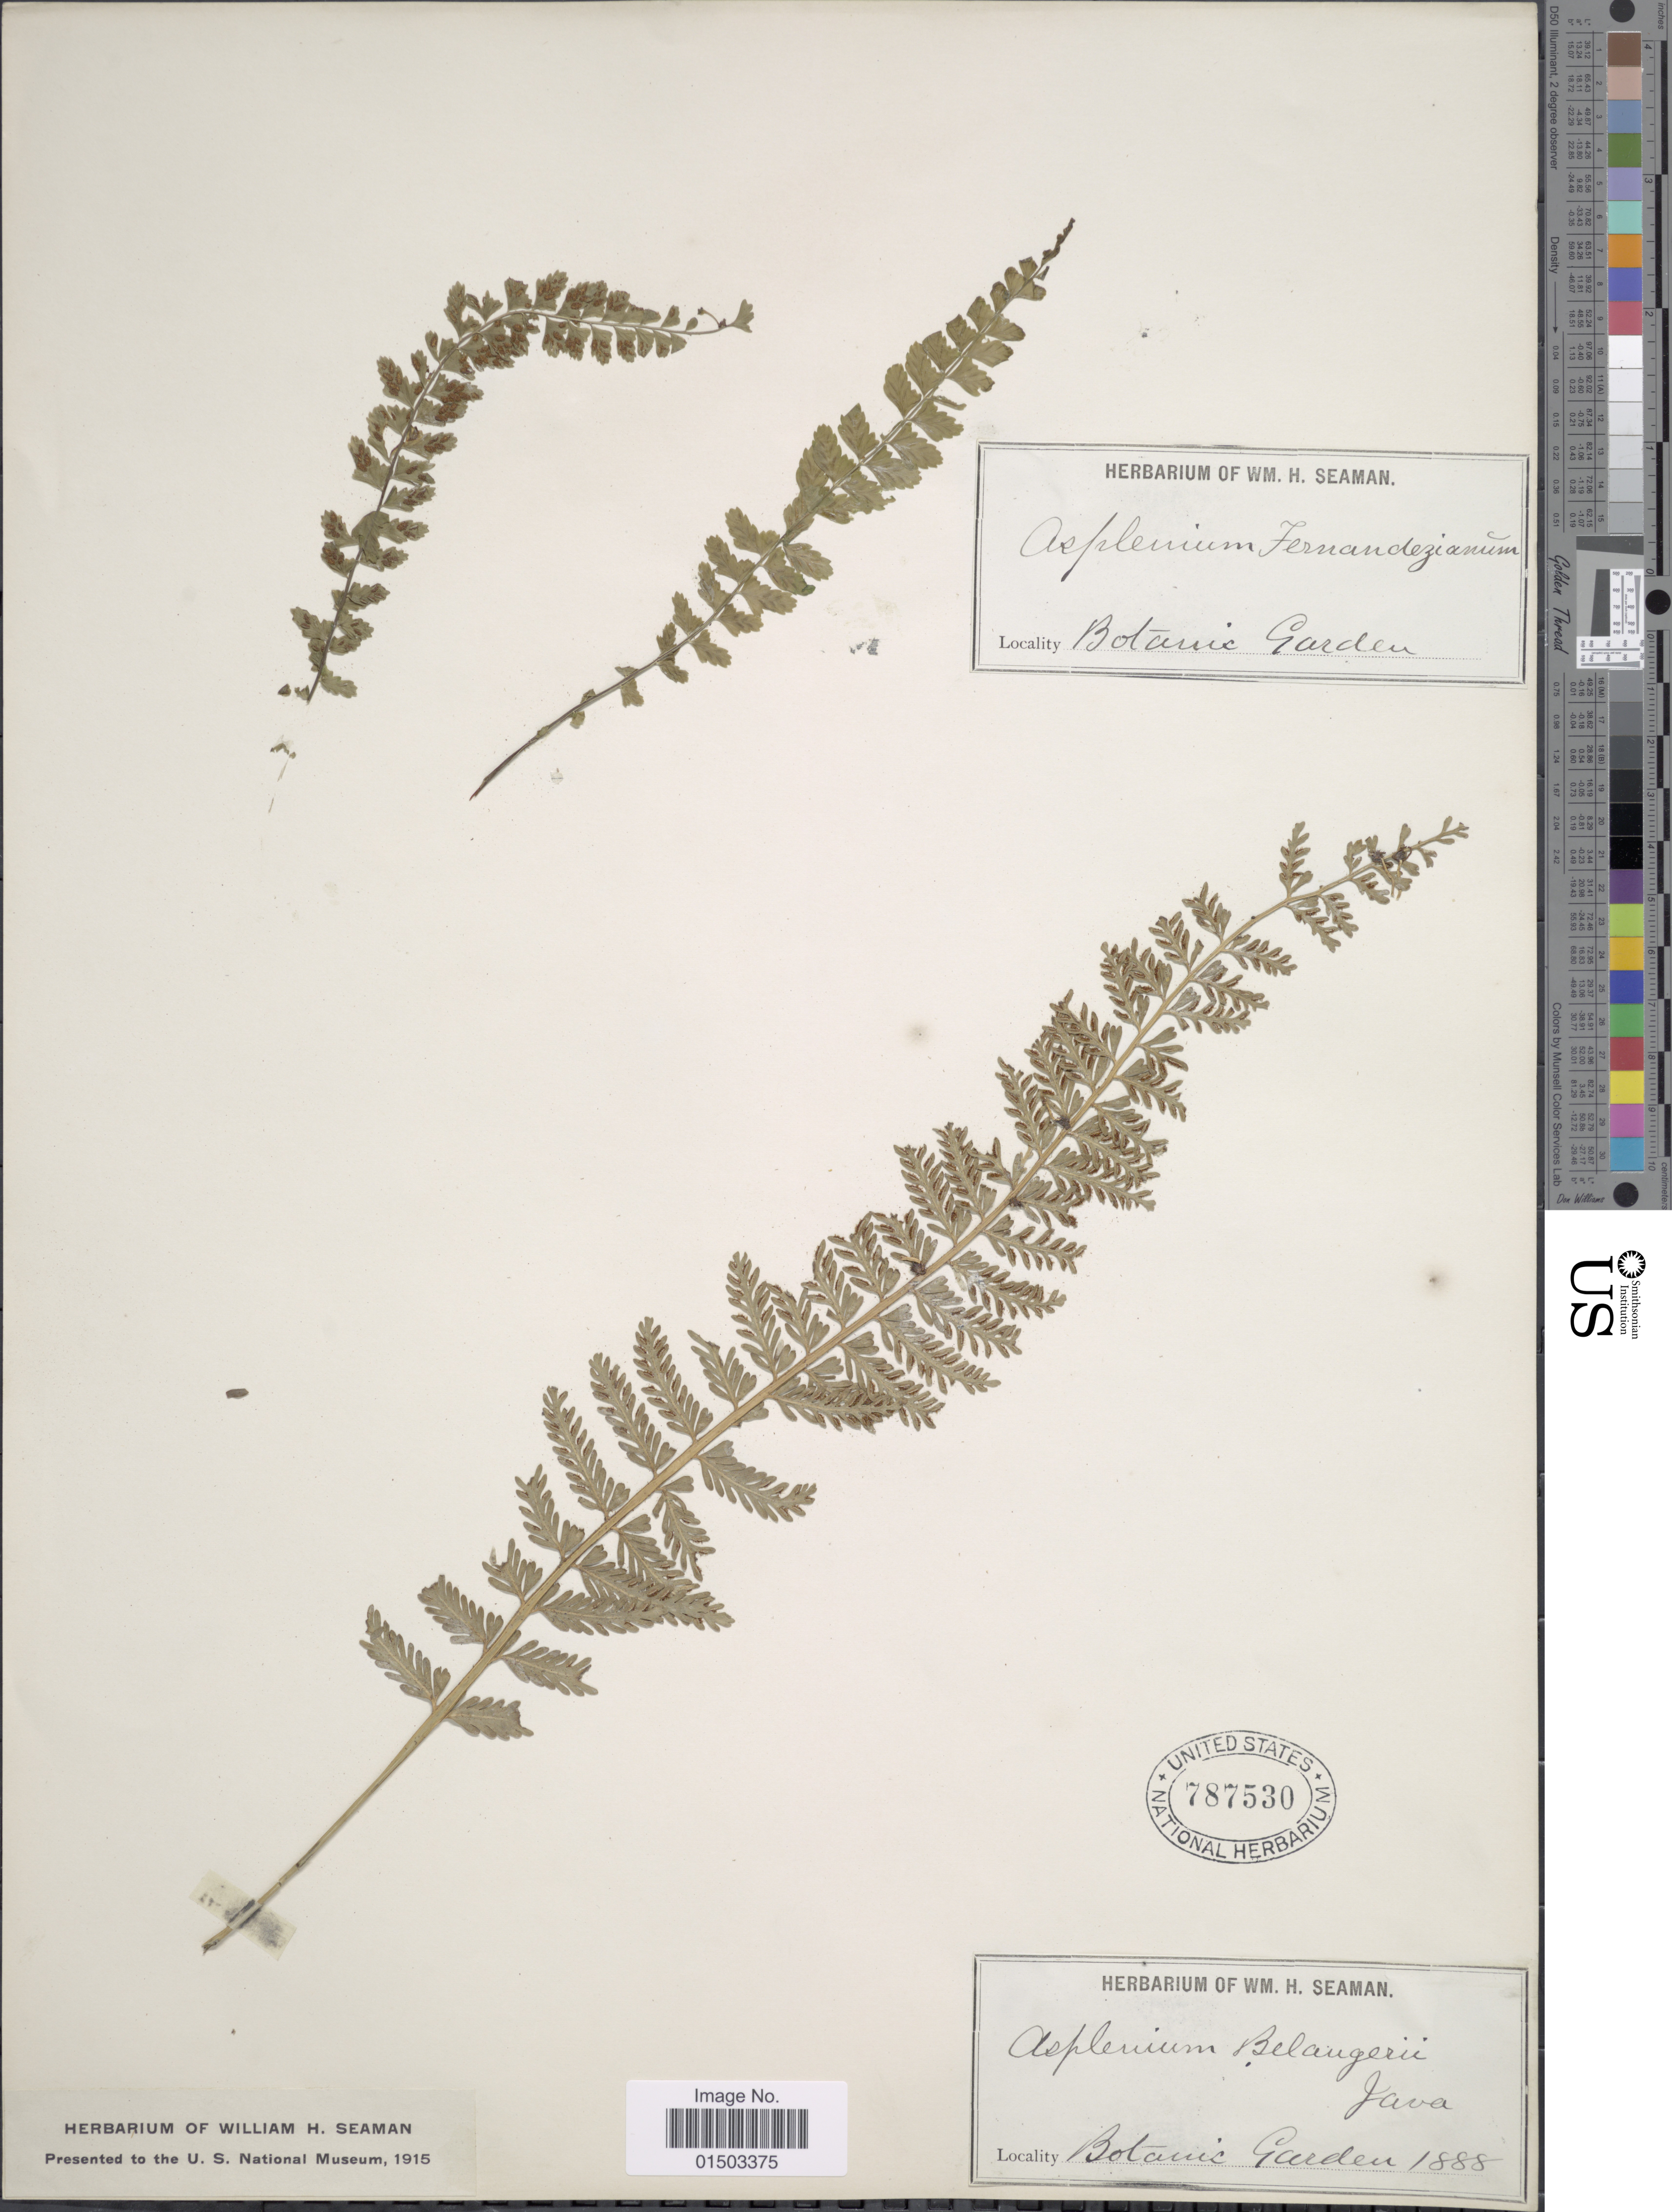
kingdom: Plantae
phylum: Tracheophyta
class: Polypodiopsida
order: Polypodiales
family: Aspleniaceae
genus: Asplenium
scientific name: Asplenium belangeri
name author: Bory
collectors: ex herb. Seaman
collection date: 1888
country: Indonesia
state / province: Java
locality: Botanic Garden. Java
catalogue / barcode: US 787530